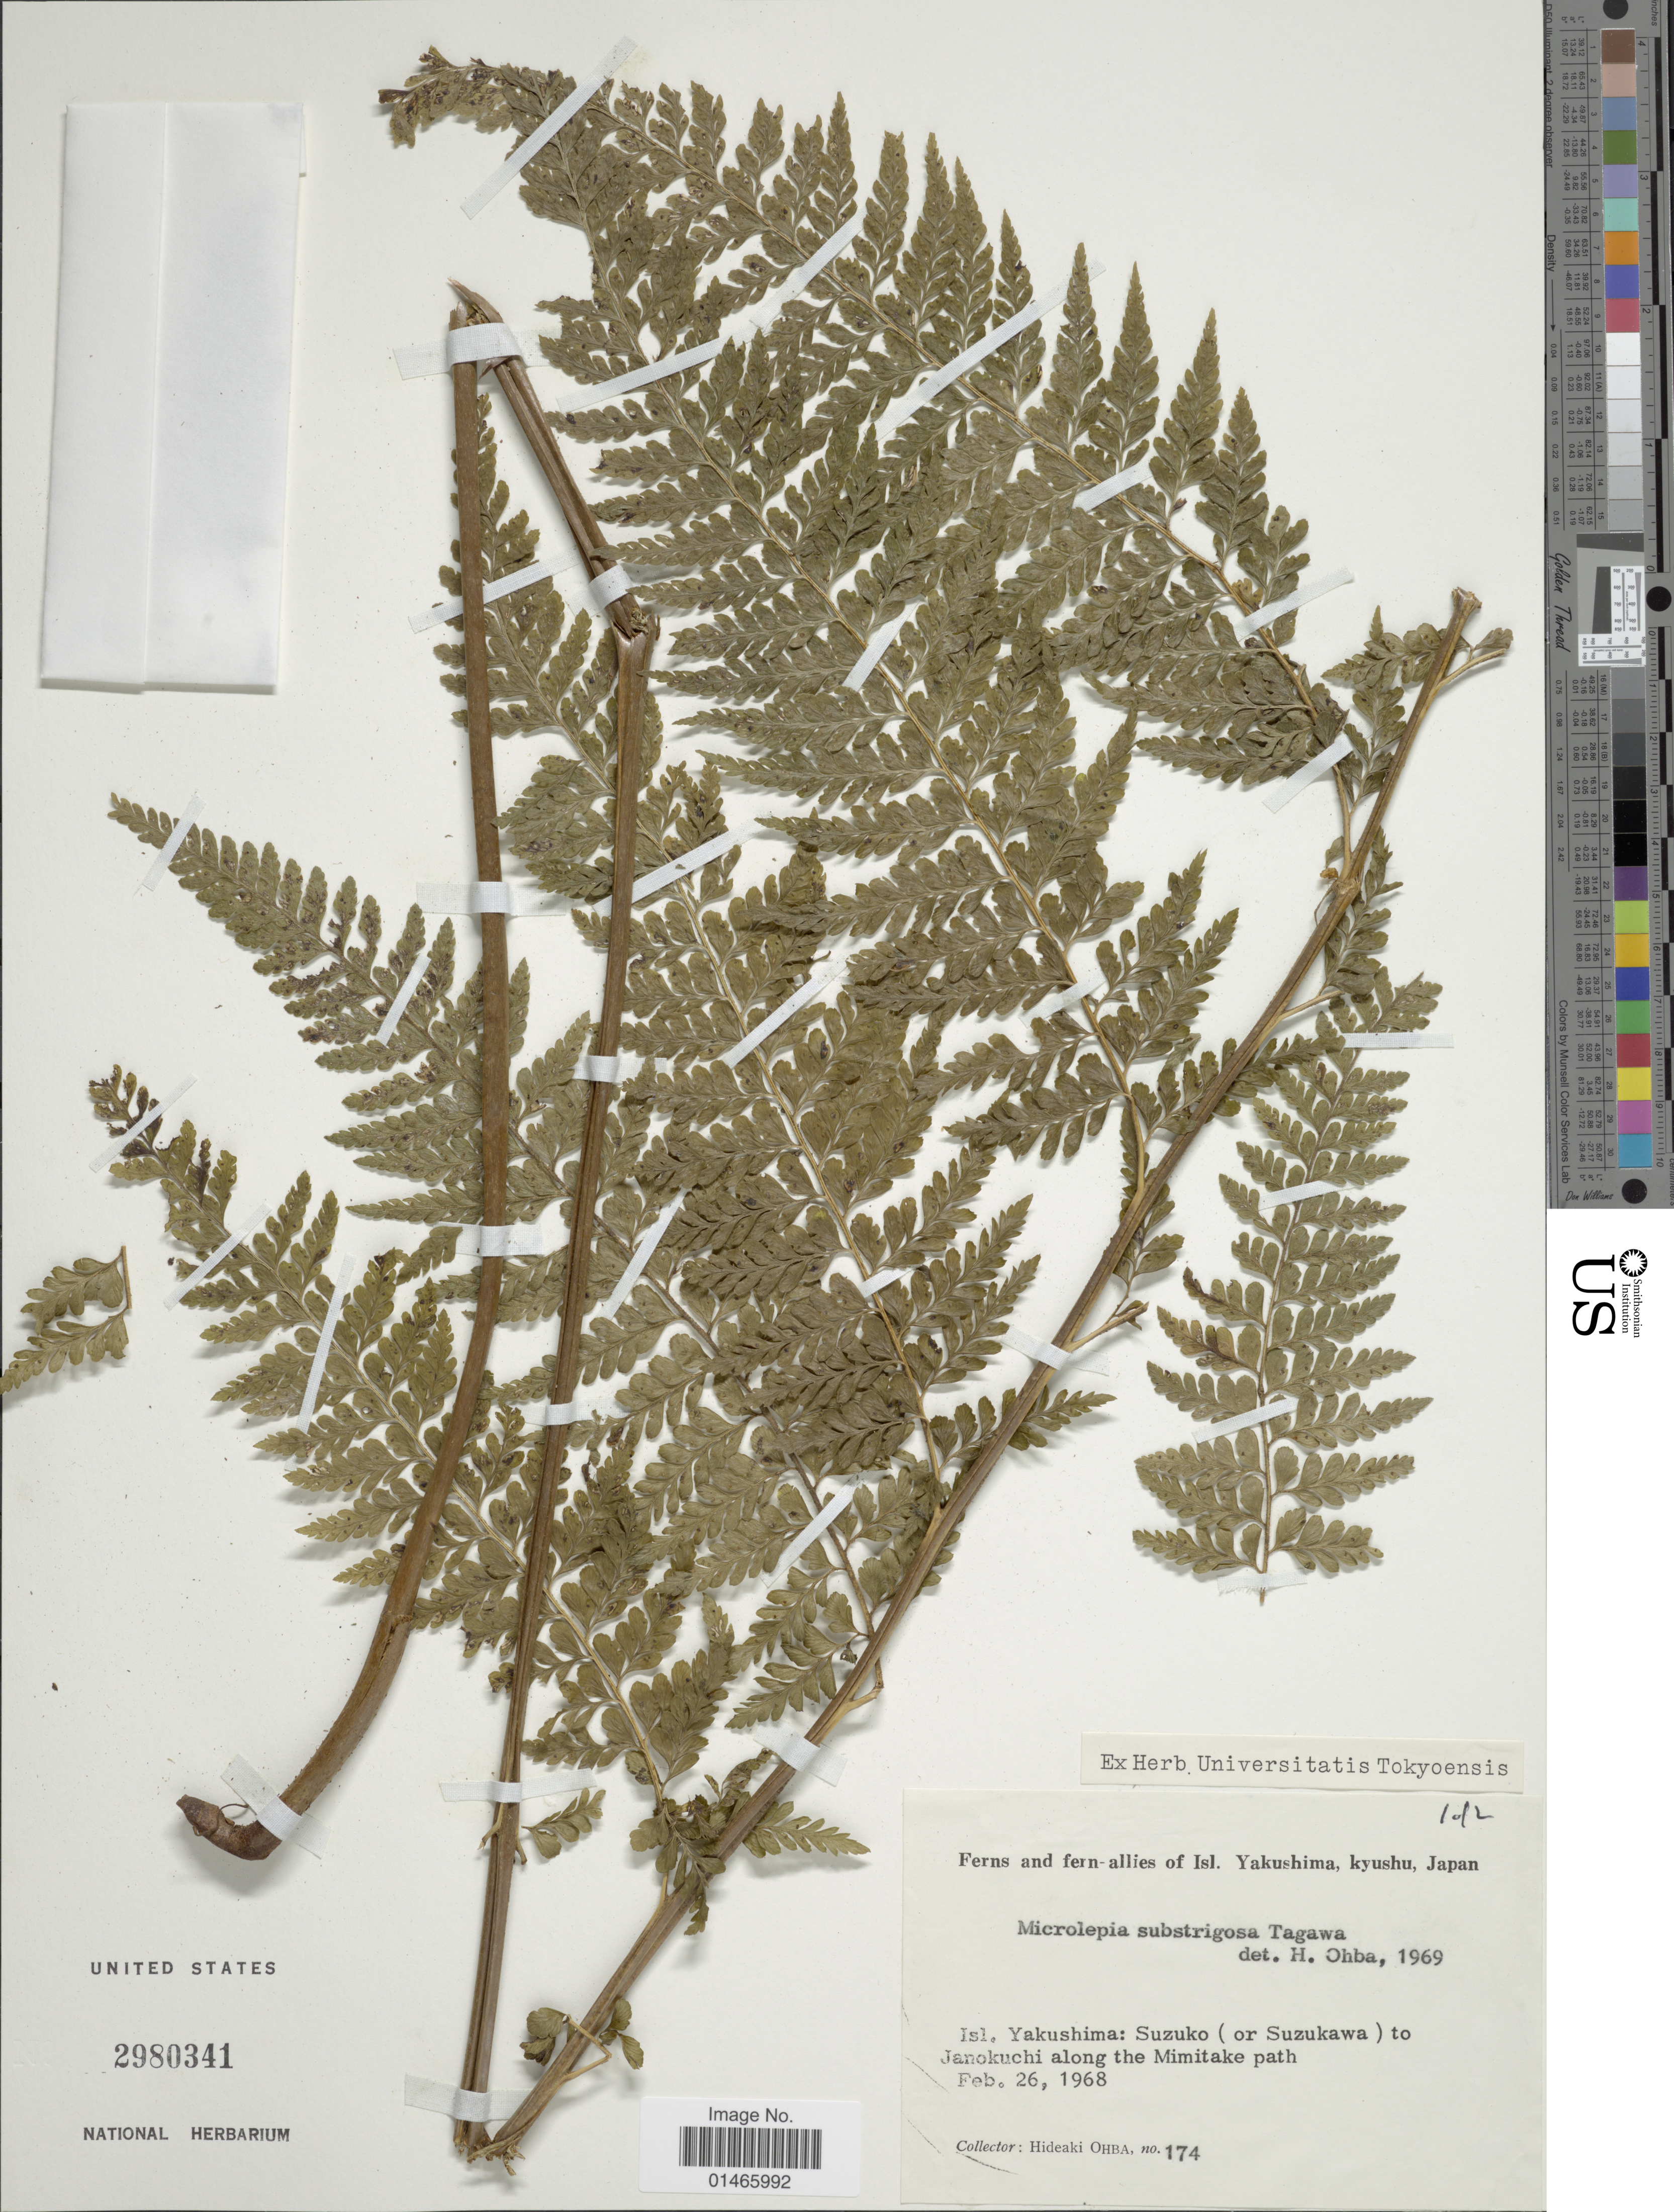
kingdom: Plantae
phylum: Tracheophyta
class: Polypodiopsida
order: Polypodiales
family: Dennstaedtiaceae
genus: Microlepia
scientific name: Microlepia substrigosa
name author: Tagawa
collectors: H. Ohba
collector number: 174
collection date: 1968-02-26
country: Japan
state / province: Kagosima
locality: Yakushima, Kyushu, Suzuko (or Suzukawa) to Janokuchi along the Mimitake path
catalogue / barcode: US 2980341